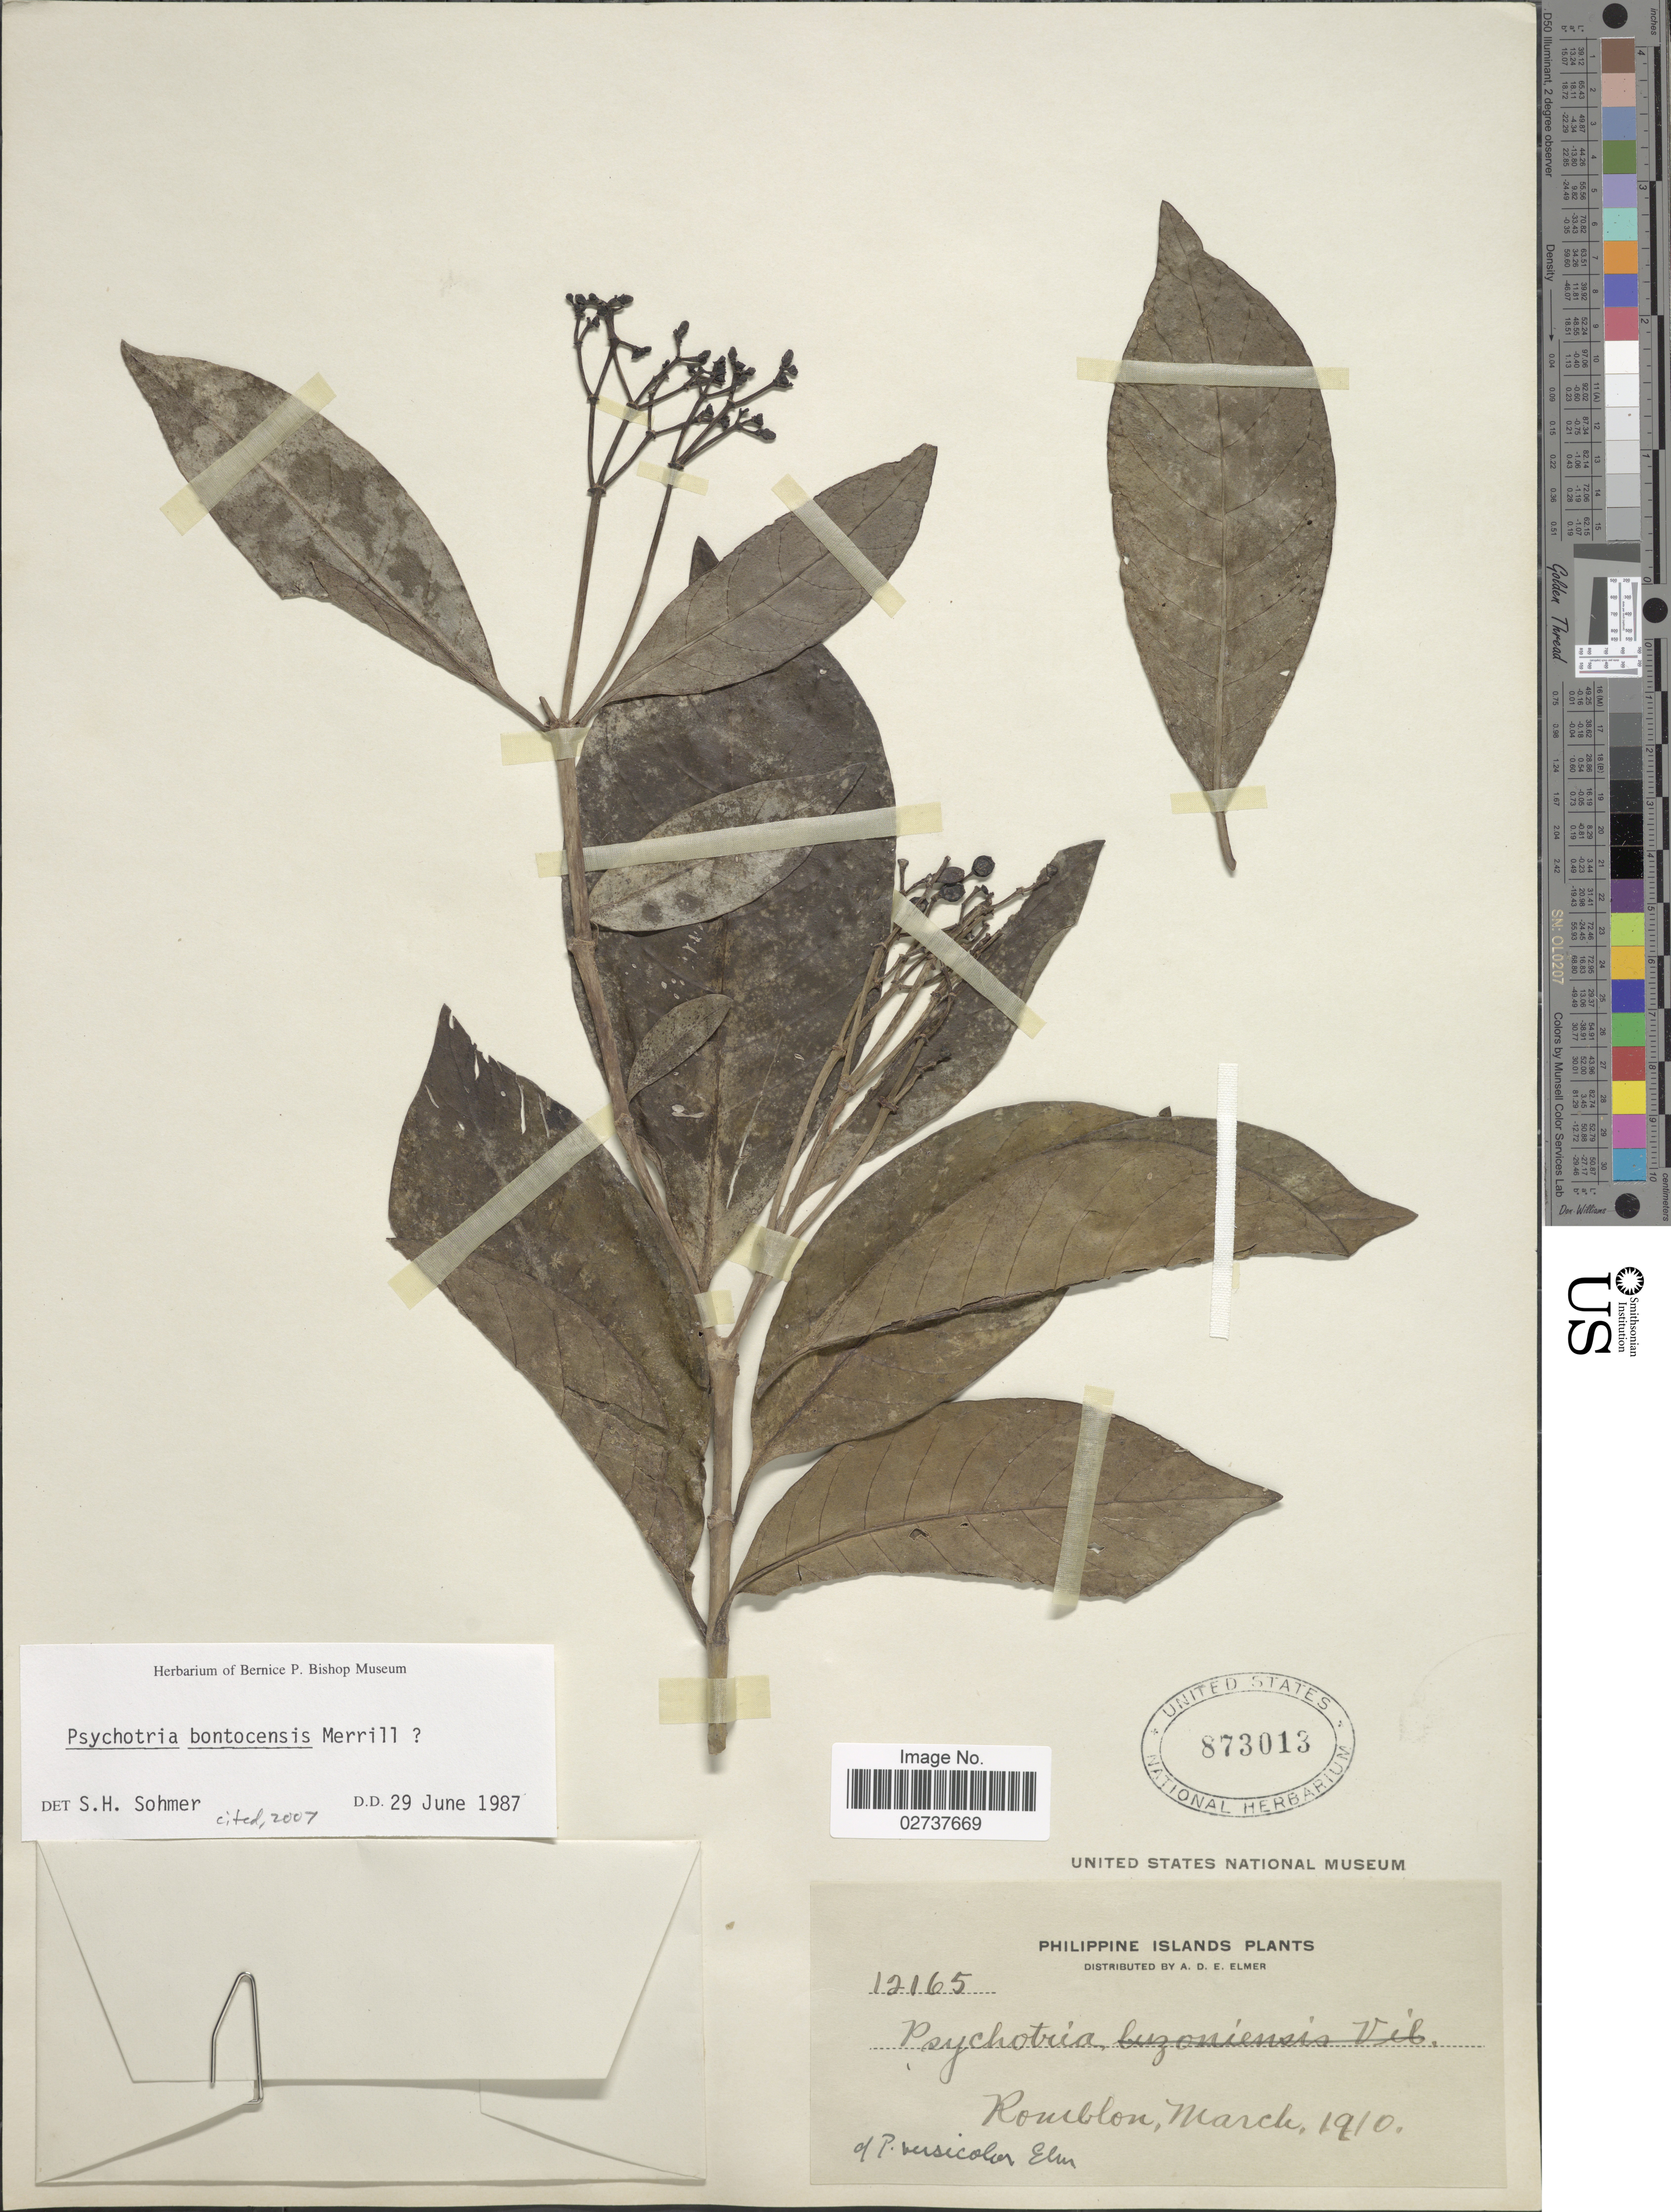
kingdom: Plantae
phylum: Tracheophyta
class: Magnoliopsida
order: Gentianales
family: Rubiaceae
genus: Psychotria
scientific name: Psychotria bontocensis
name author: Merr.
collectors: A. D. E. Elmer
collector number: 12165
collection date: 1910-03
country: Philippines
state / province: Mimaropa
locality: Philippine Islands, Romblon.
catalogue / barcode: US 873013